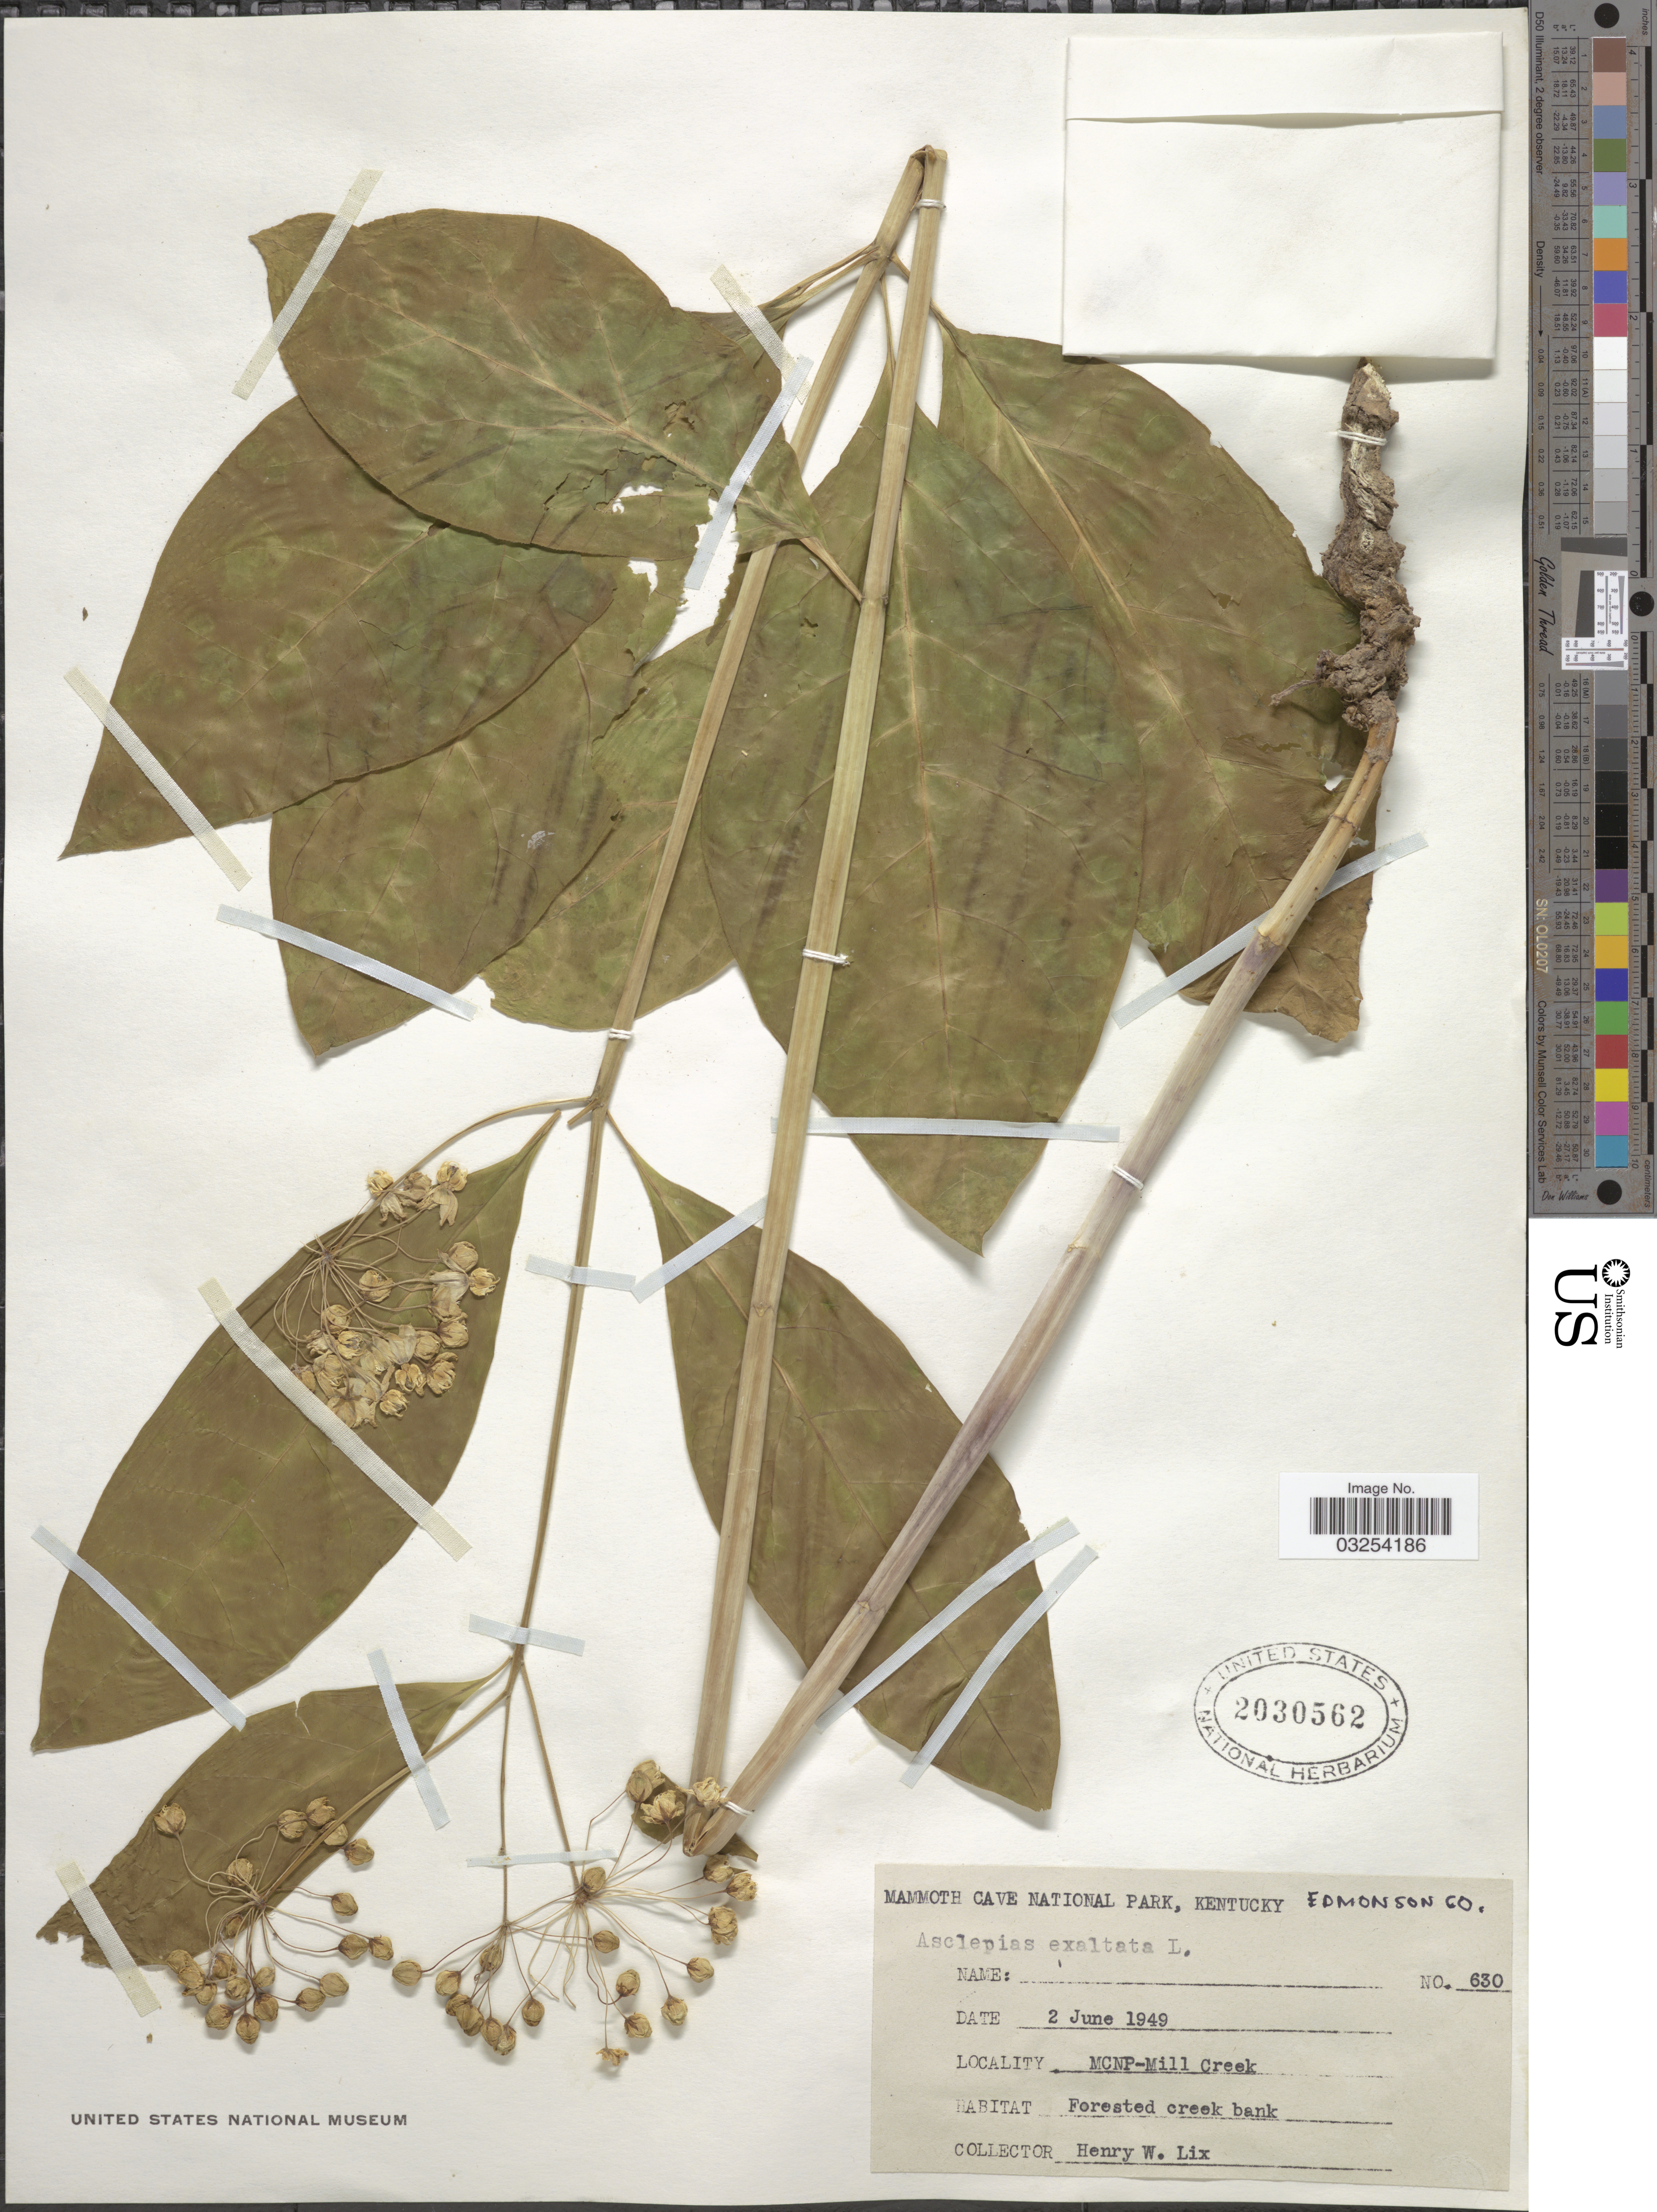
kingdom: Plantae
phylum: Tracheophyta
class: Magnoliopsida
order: Gentianales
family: Apocynaceae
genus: Asclepias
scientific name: Asclepias exaltata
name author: Muhl.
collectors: H. W. Lix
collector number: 630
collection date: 1949-06-02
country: United States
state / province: Kentucky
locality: Mammoth Cave National Park, Edmonson Co. MCNP-Mill Creek.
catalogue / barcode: US 2030562